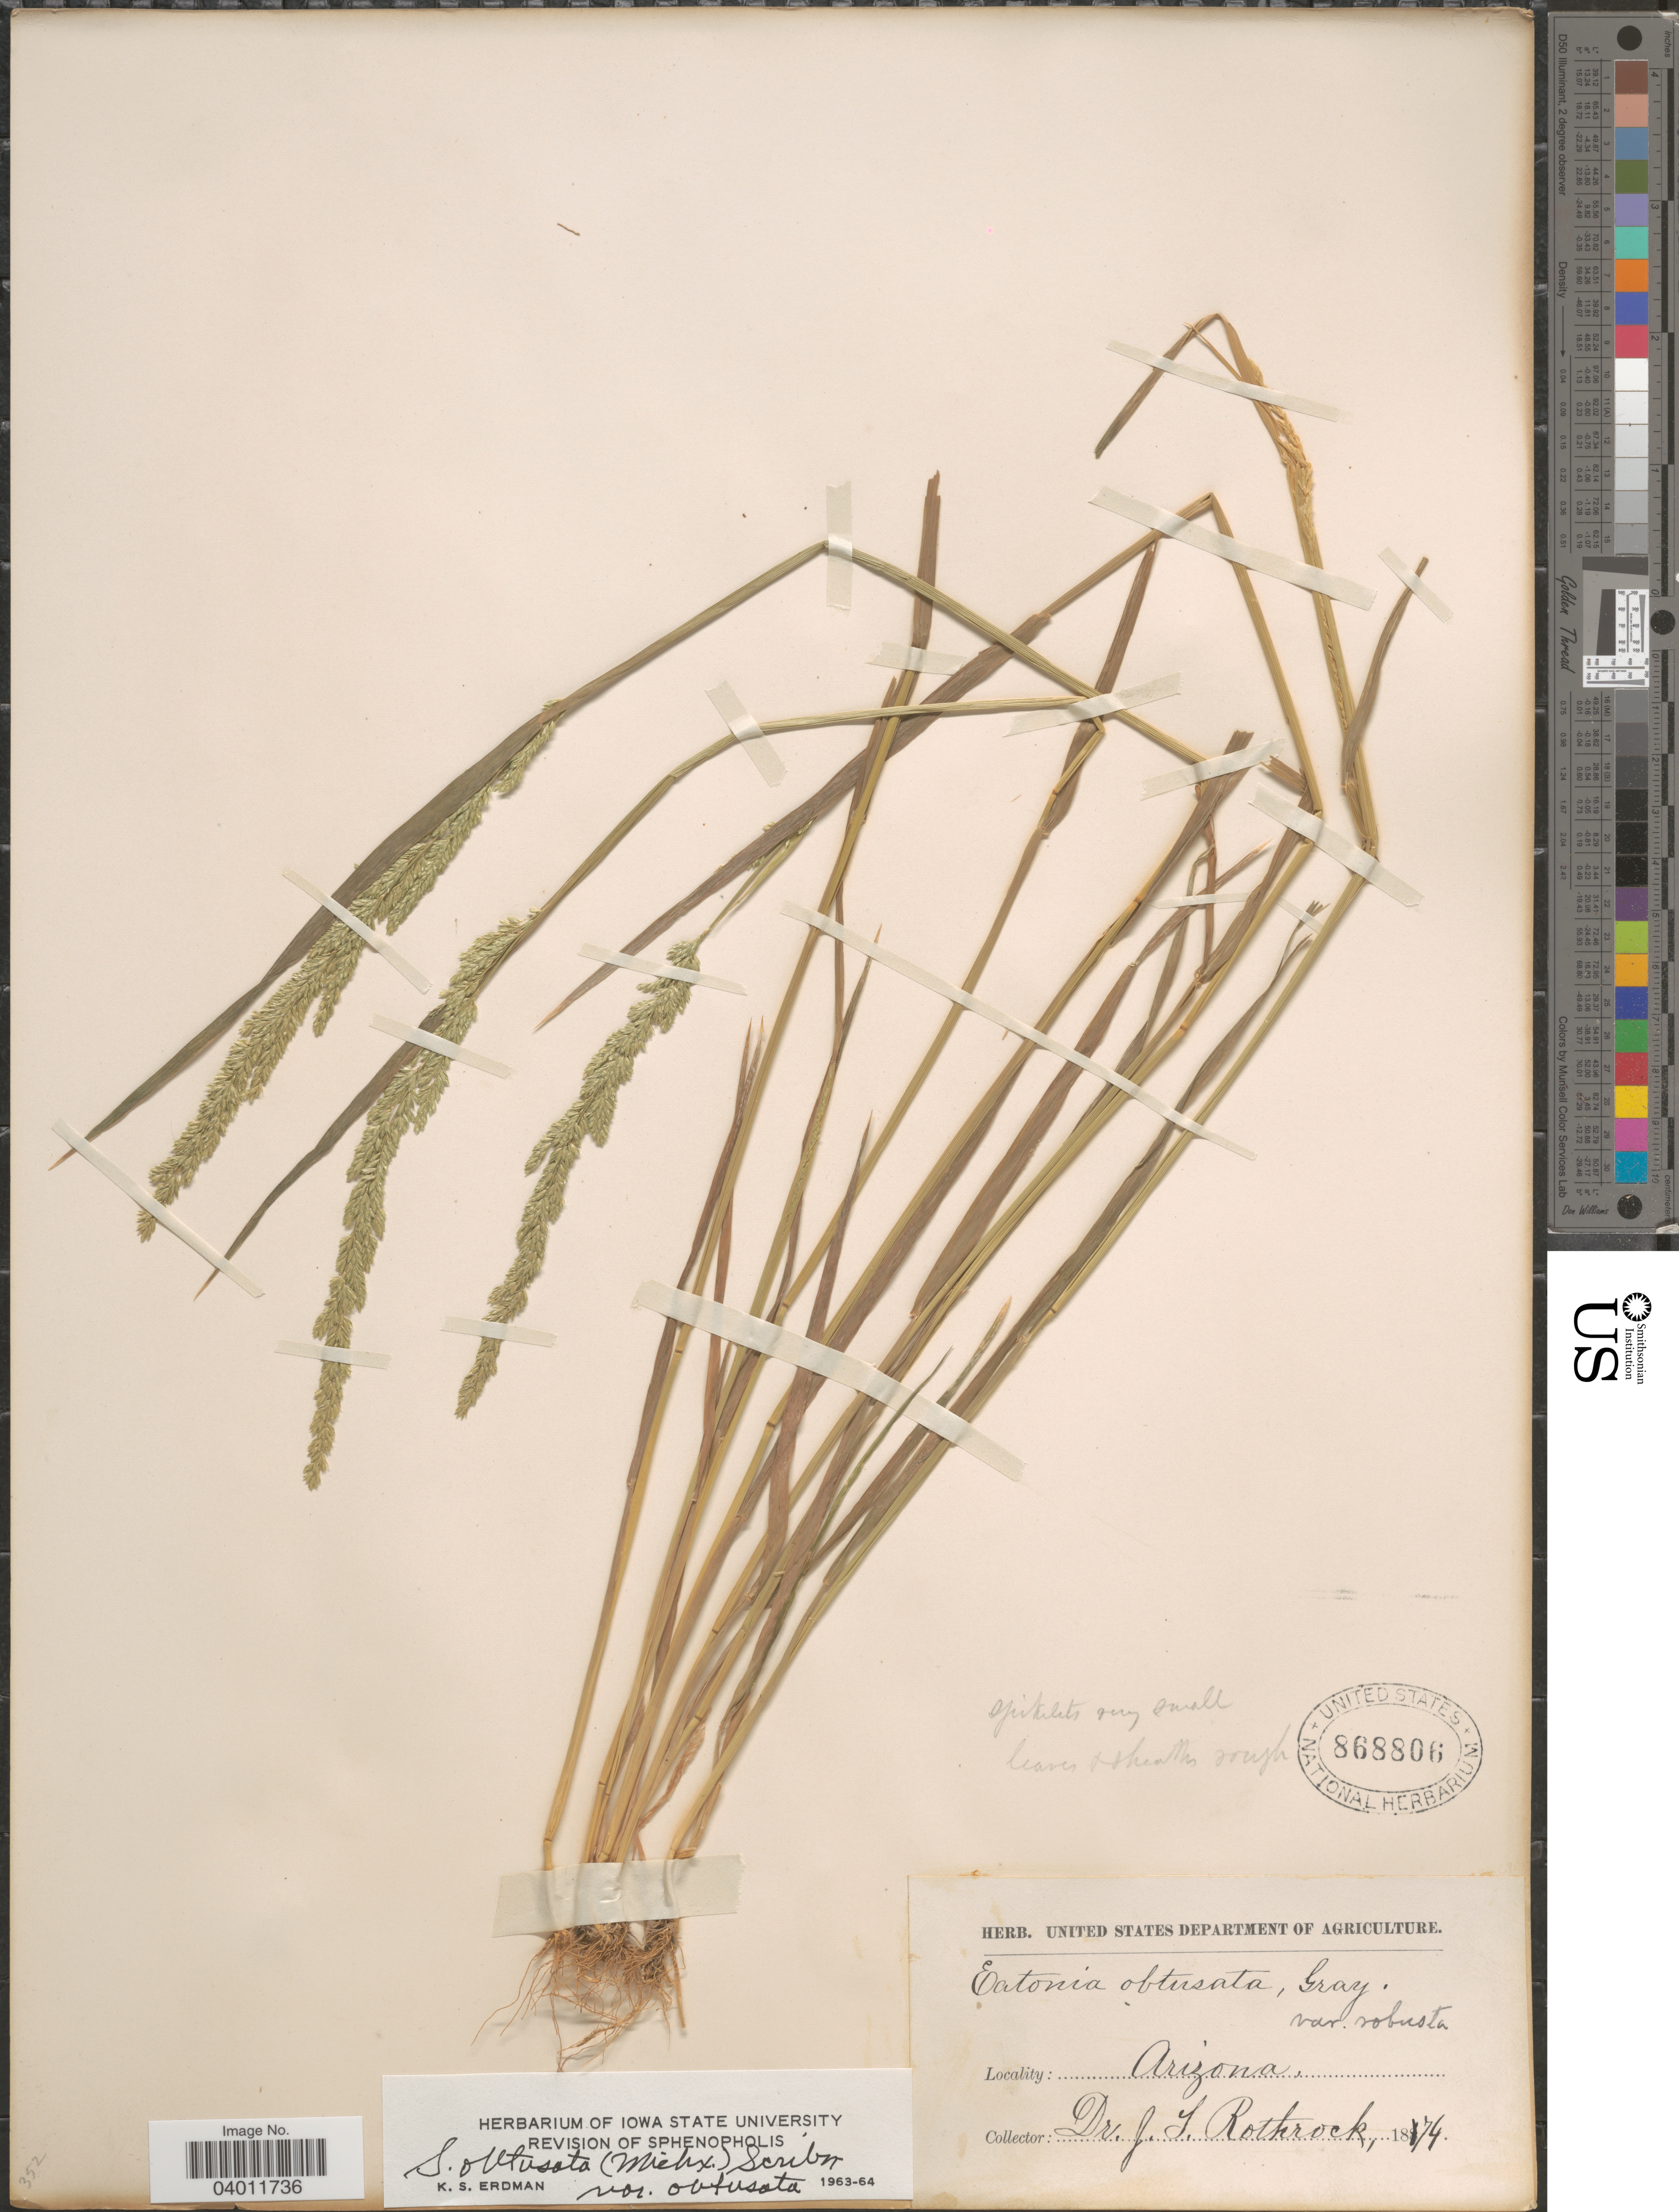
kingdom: Plantae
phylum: Tracheophyta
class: Liliopsida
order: Poales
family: Poaceae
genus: Sphenopholis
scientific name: Sphenopholis obtusata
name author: (Michx.) Scribn.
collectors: J. T. Rothrock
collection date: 1874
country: United States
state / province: Arizona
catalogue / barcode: US 868806